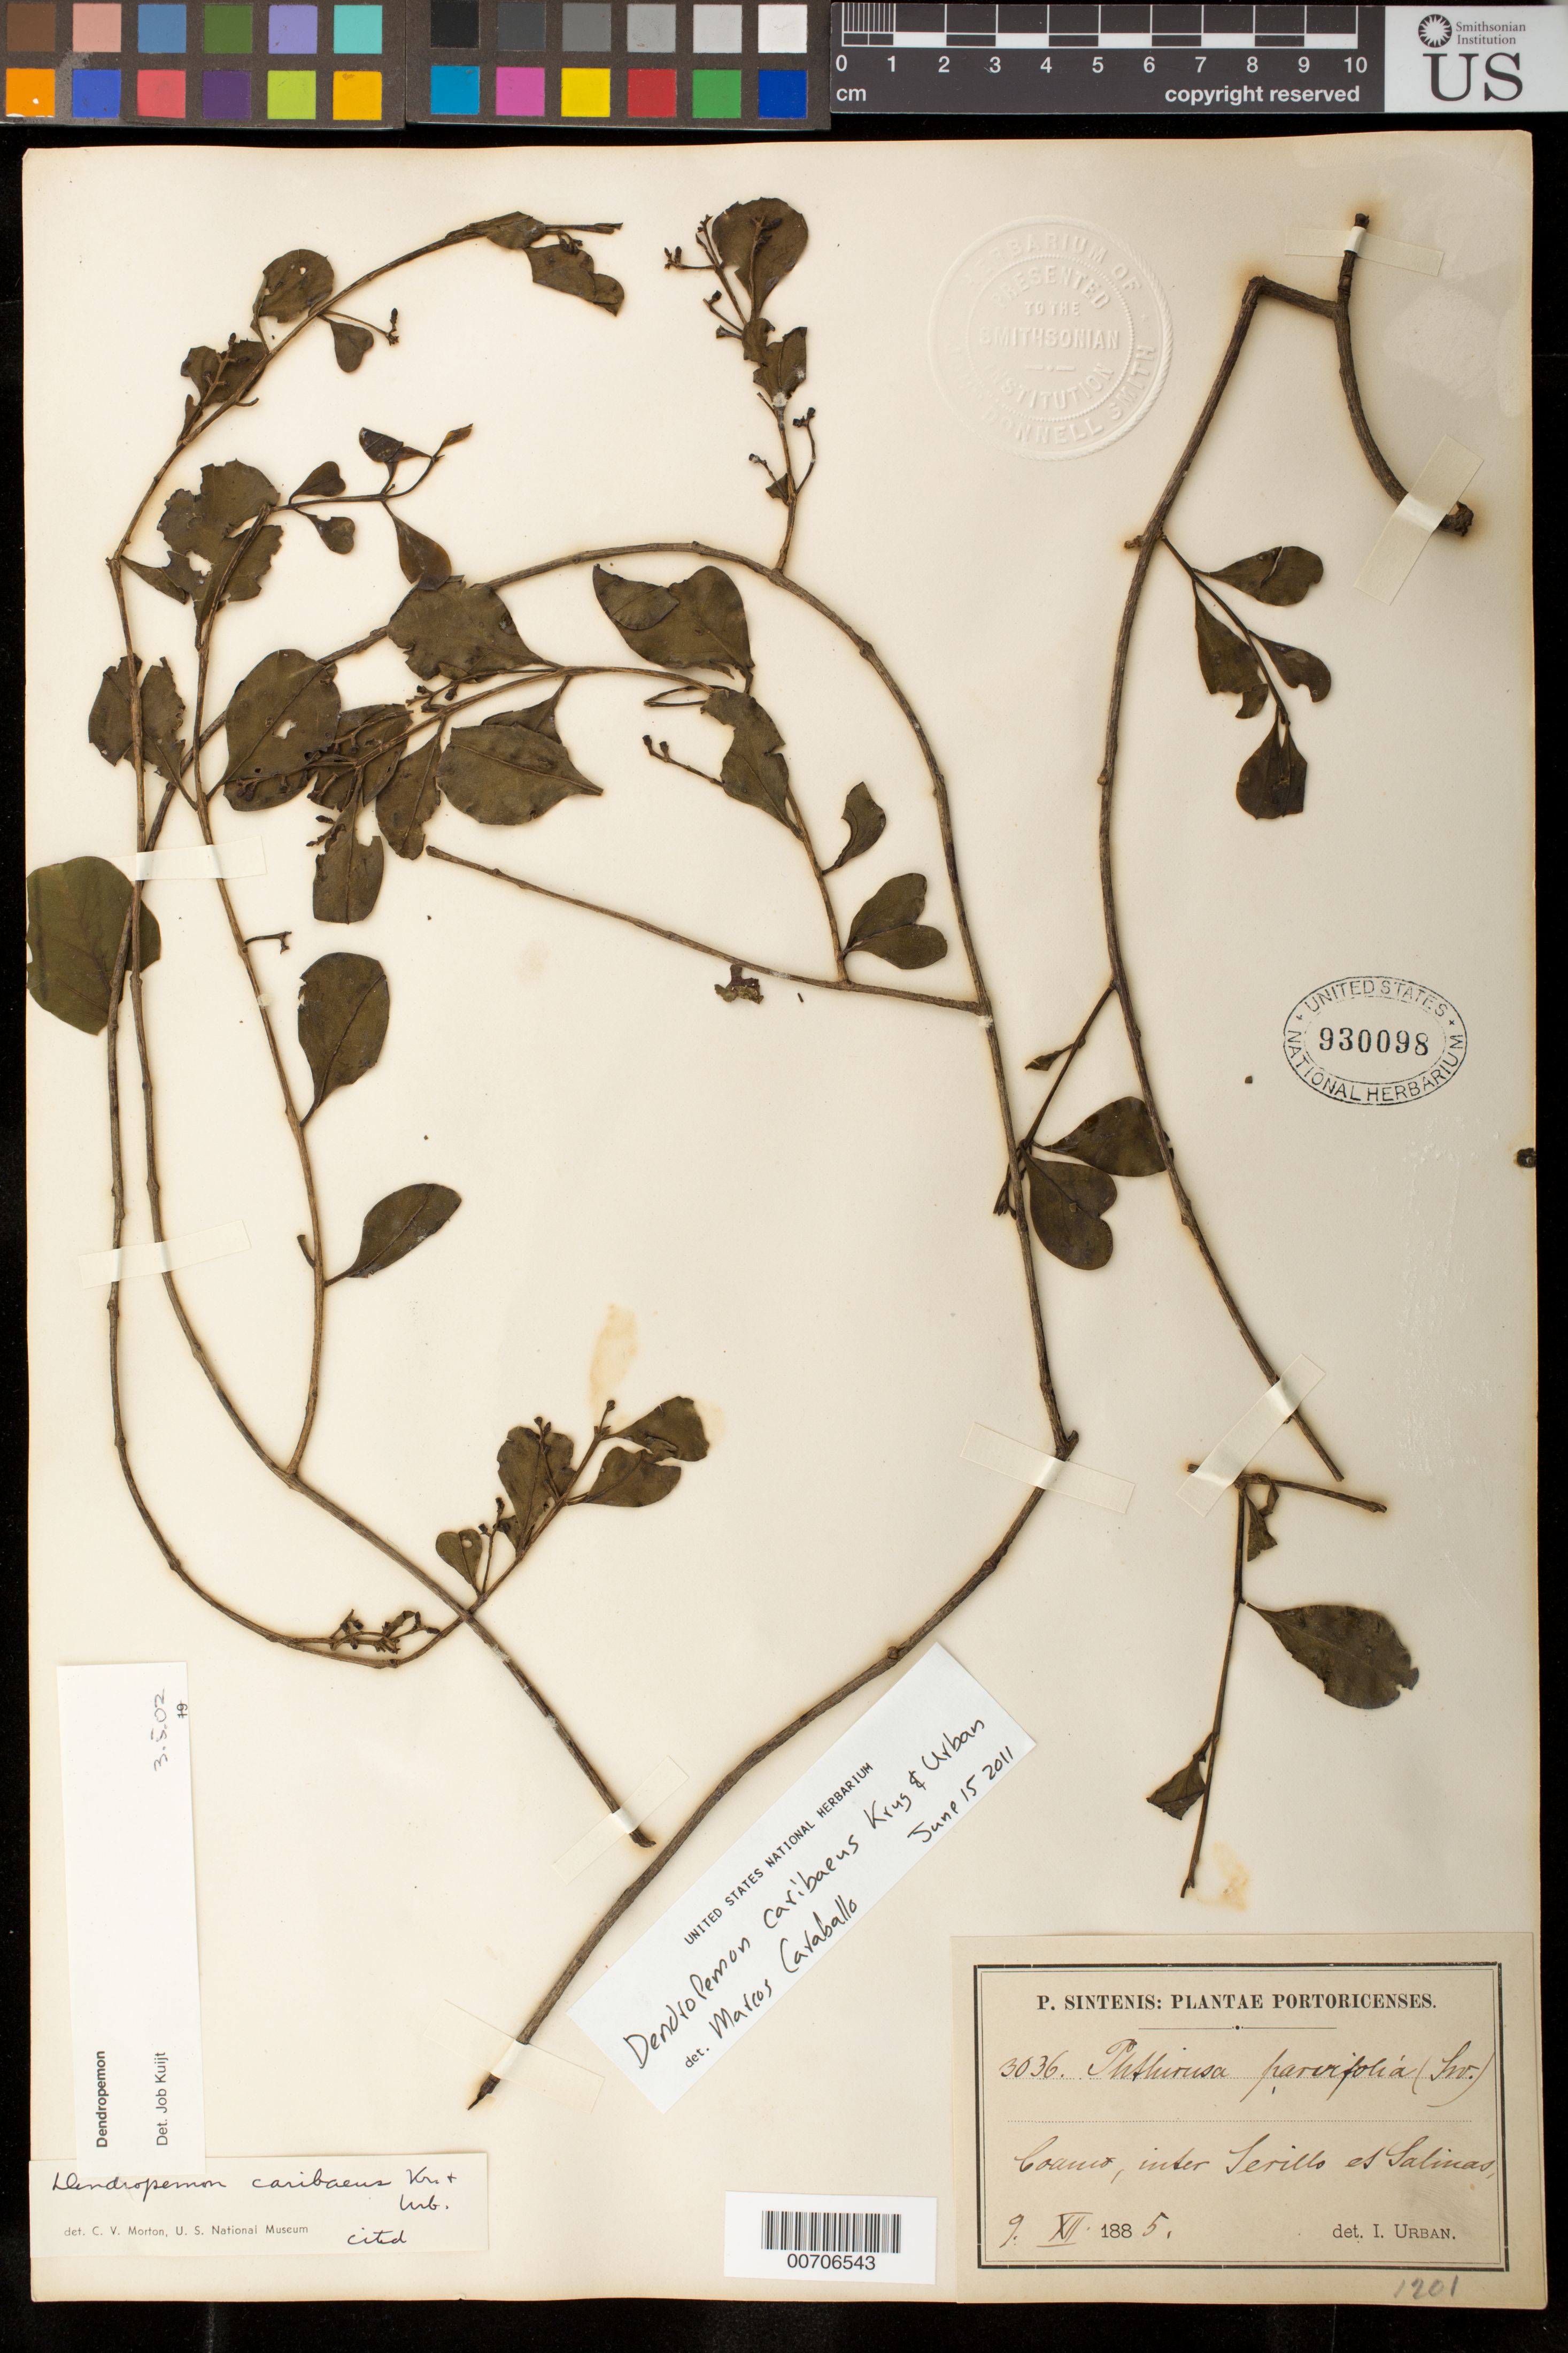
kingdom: Plantae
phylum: Tracheophyta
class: Magnoliopsida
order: Santalales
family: Loranthaceae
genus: Dendropemon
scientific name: Dendropemon caribaeus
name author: Krug & Urb.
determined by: Morton, C. V.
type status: Isolectotype; Isosyntype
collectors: P. Sintenis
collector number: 3036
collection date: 1885-12-09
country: Puerto Rico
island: Greater Antilles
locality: Coamo, inter Serillo es Salinas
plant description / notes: Apparently original material but dubiously an isolectotype [acc. to Tropicos, lectotype is Sintenis 3036 but dated 8 Nov 1886).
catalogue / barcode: US 930098